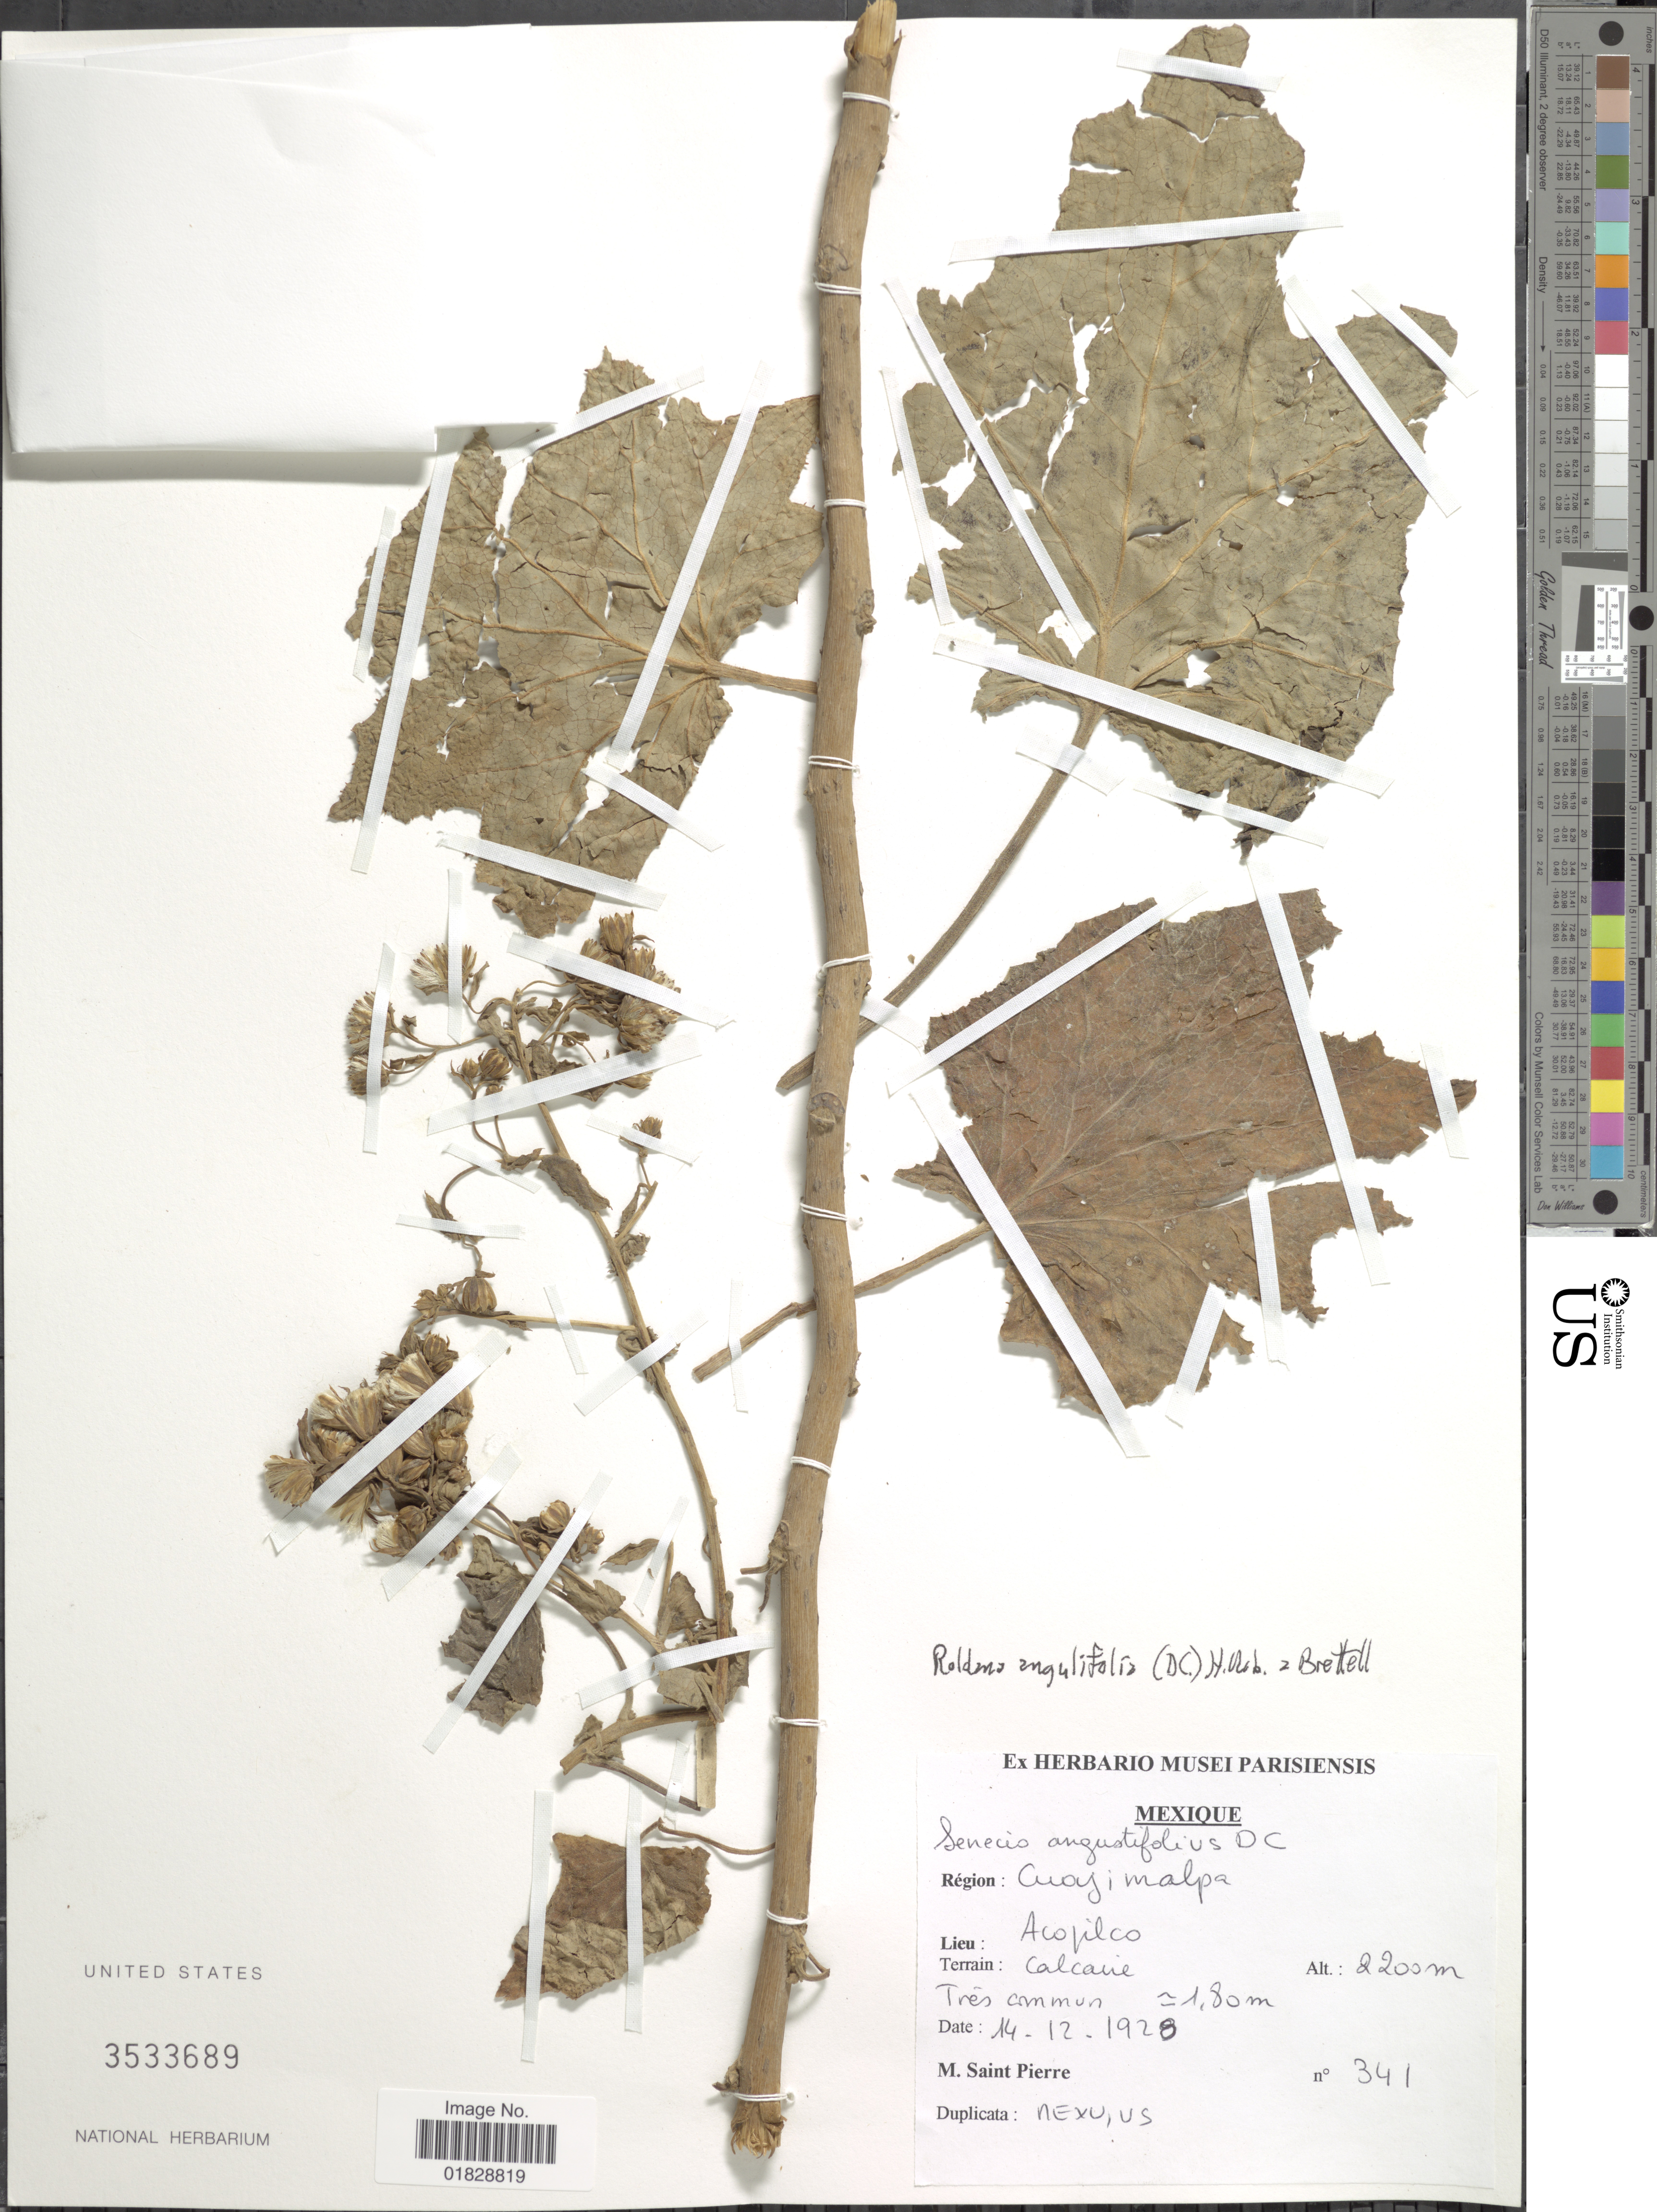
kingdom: Plantae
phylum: Tracheophyta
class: Magnoliopsida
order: Asterales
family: Asteraceae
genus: Roldana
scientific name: Roldana angulifolia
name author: (DC.) H. Rob. & Brettell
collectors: M. Saint-Pierre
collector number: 341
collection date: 1928-12-14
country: Mexico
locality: Cuajinalpa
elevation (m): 2200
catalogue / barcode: US 3533689